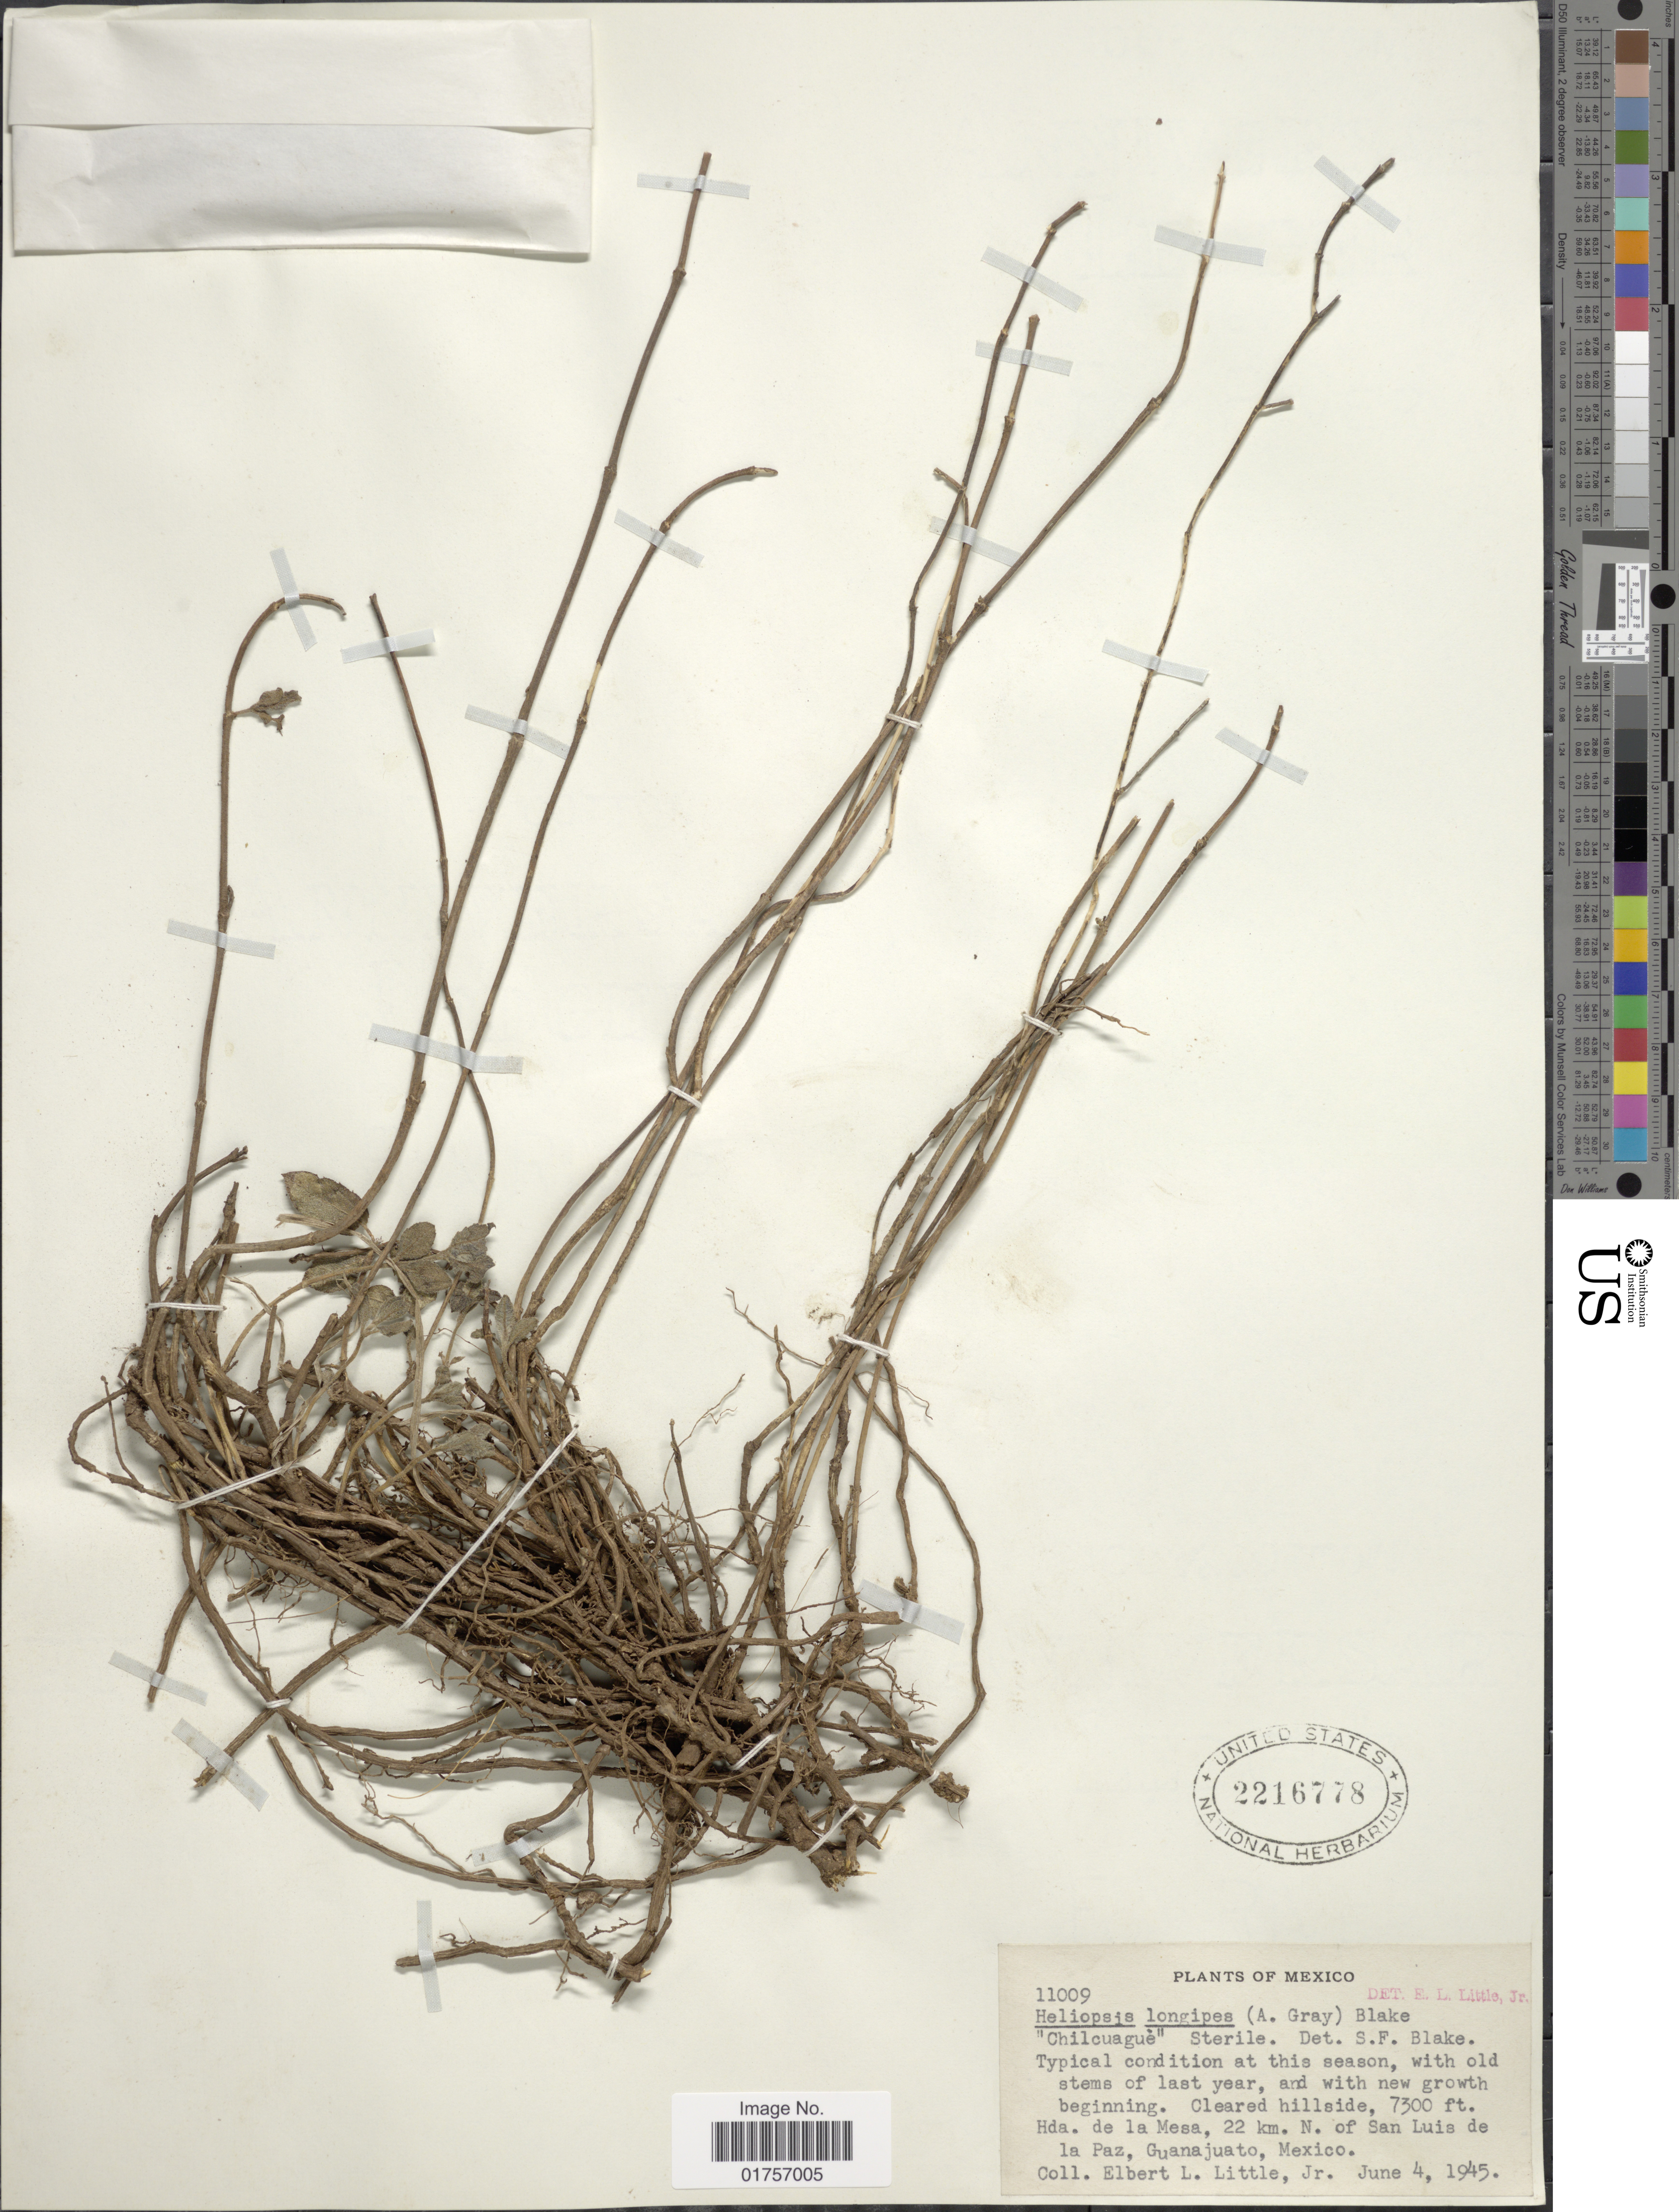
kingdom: Plantae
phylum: Tracheophyta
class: Magnoliopsida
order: Asterales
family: Asteraceae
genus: Heliopsis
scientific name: Heliopsis longipes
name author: (A. Gray) S.F. Blake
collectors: E. L. Little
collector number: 11009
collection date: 1945-06-04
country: Mexico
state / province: Guanajuato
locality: Hda. de la Mesa, 22 km. N. of San Luis de la Paz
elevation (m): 2225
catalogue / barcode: US 2216778